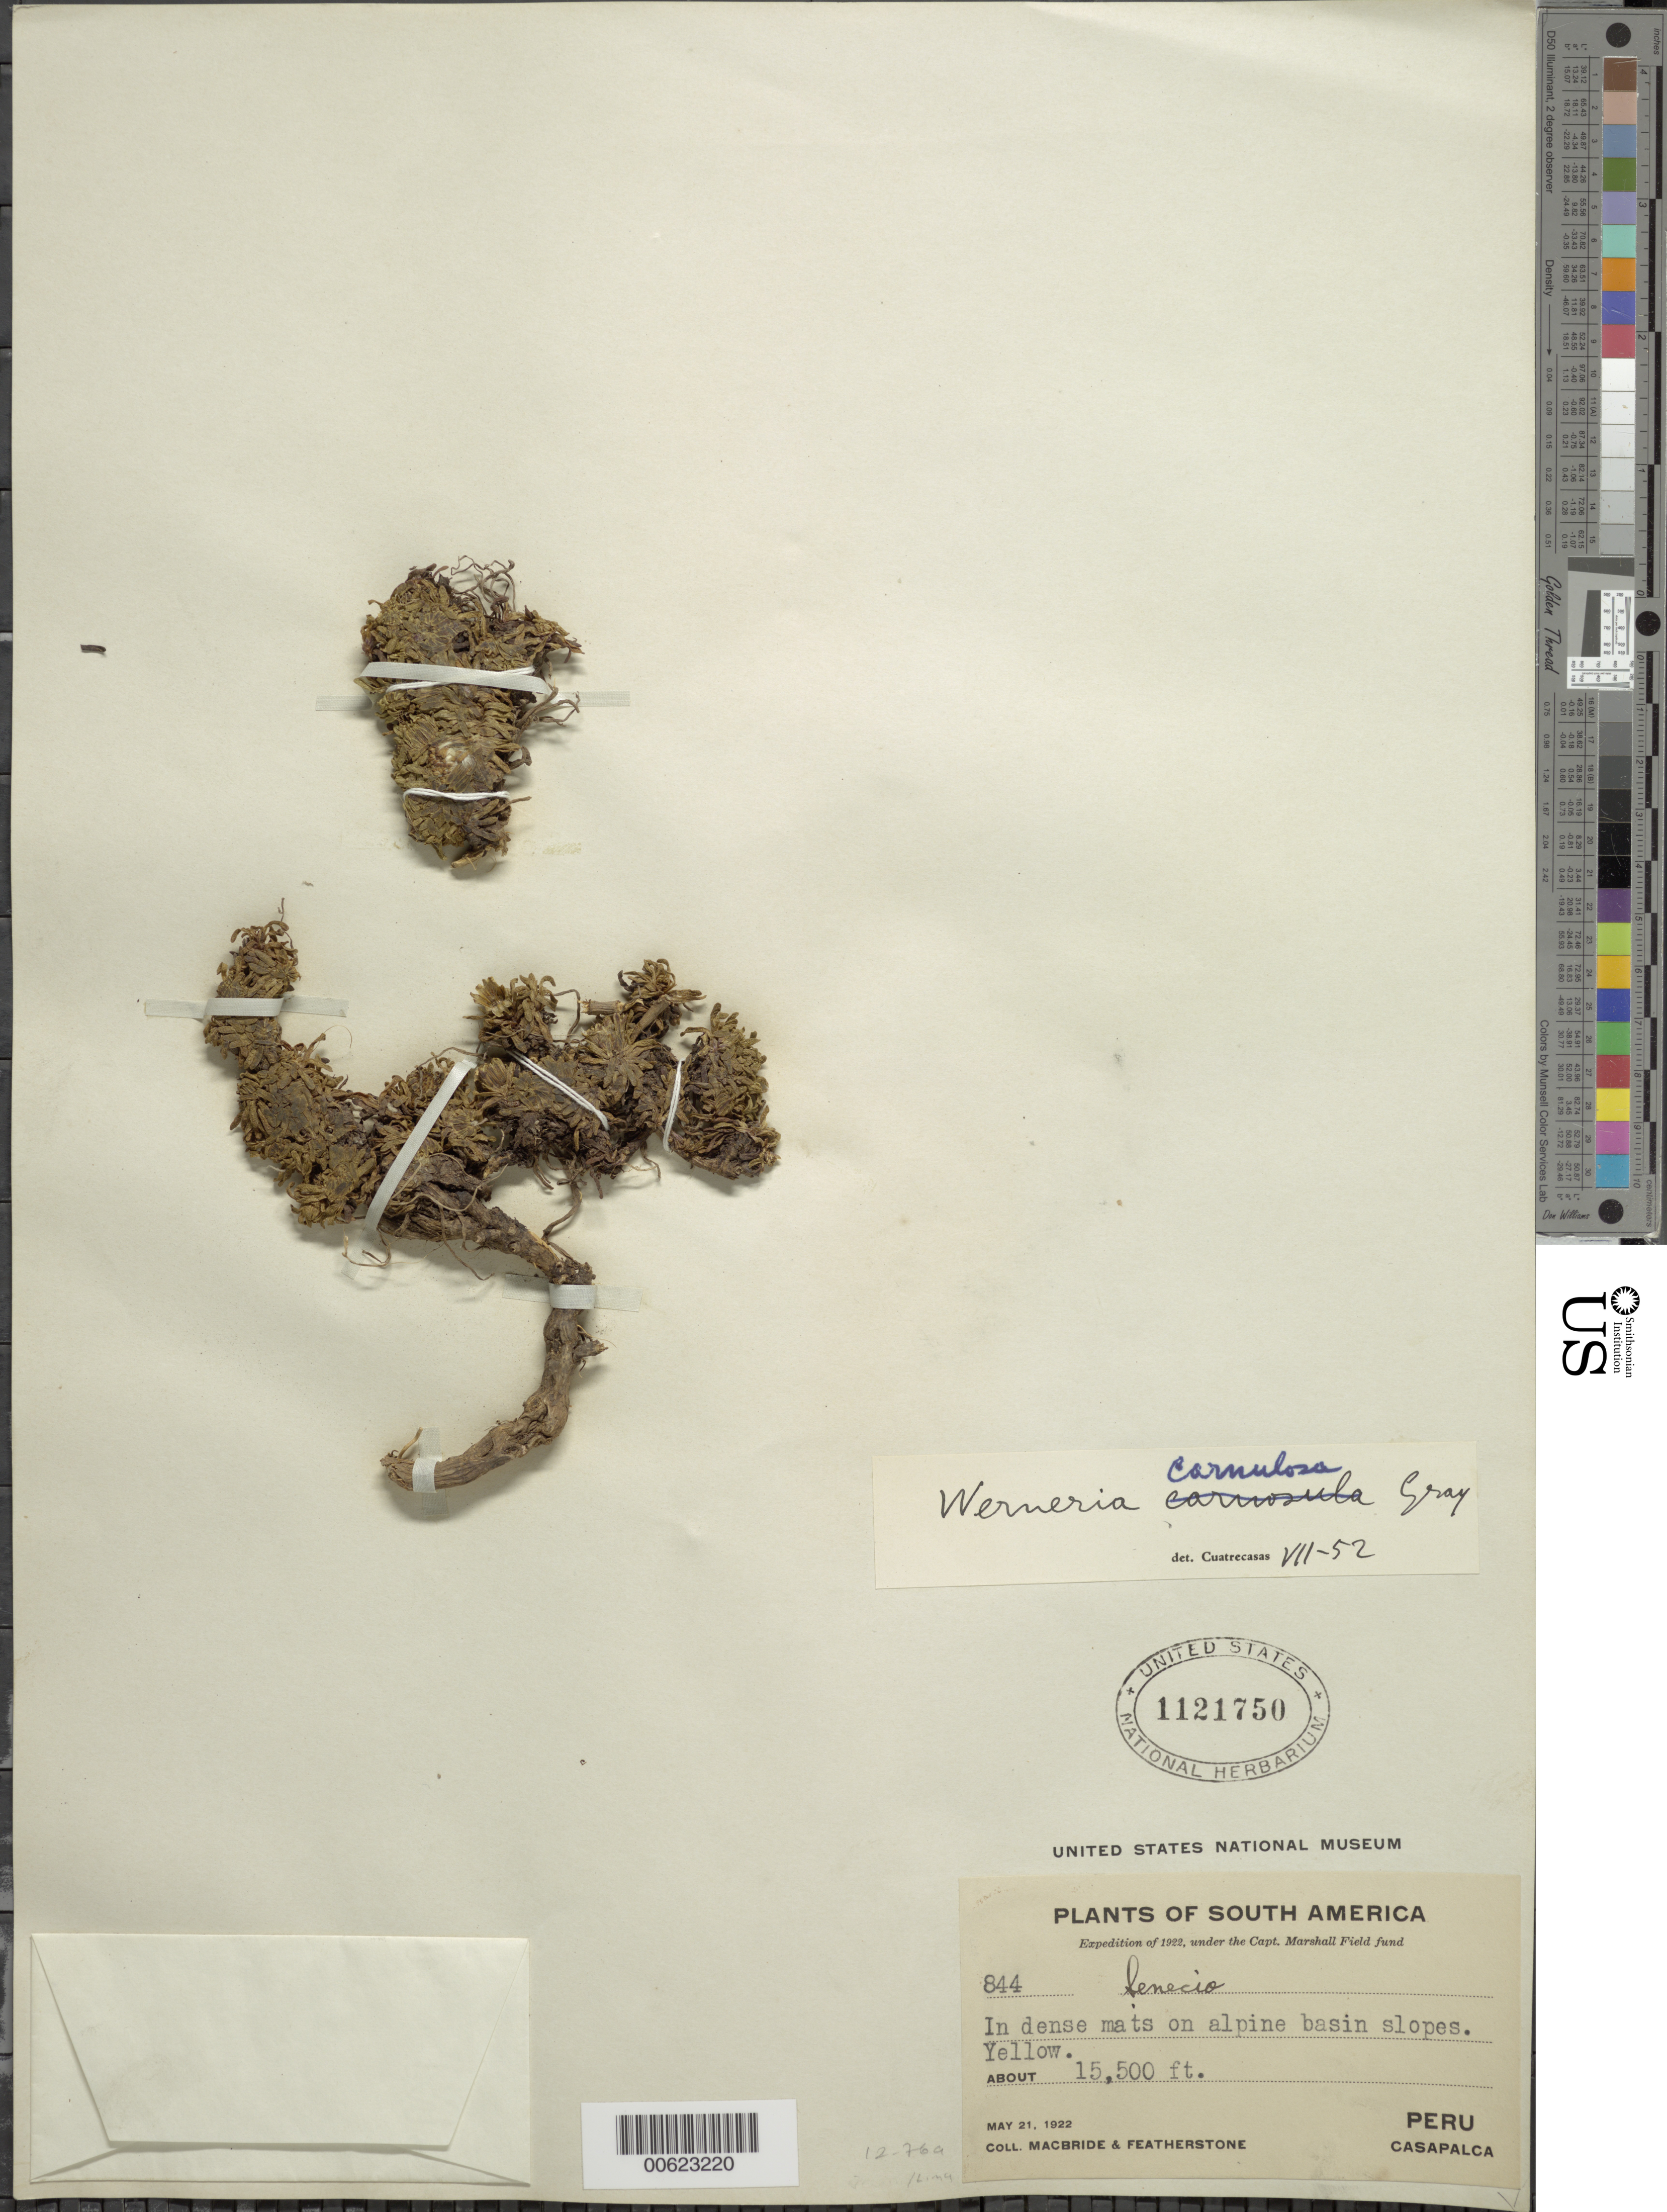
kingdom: Plantae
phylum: Tracheophyta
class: Magnoliopsida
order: Asterales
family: Asteraceae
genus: Senecio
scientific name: Senecio gamolepis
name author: Cabrera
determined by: Calvo, Joel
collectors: J. F. Macbride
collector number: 844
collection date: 1922-05-21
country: Peru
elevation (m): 4724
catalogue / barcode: US 1121750